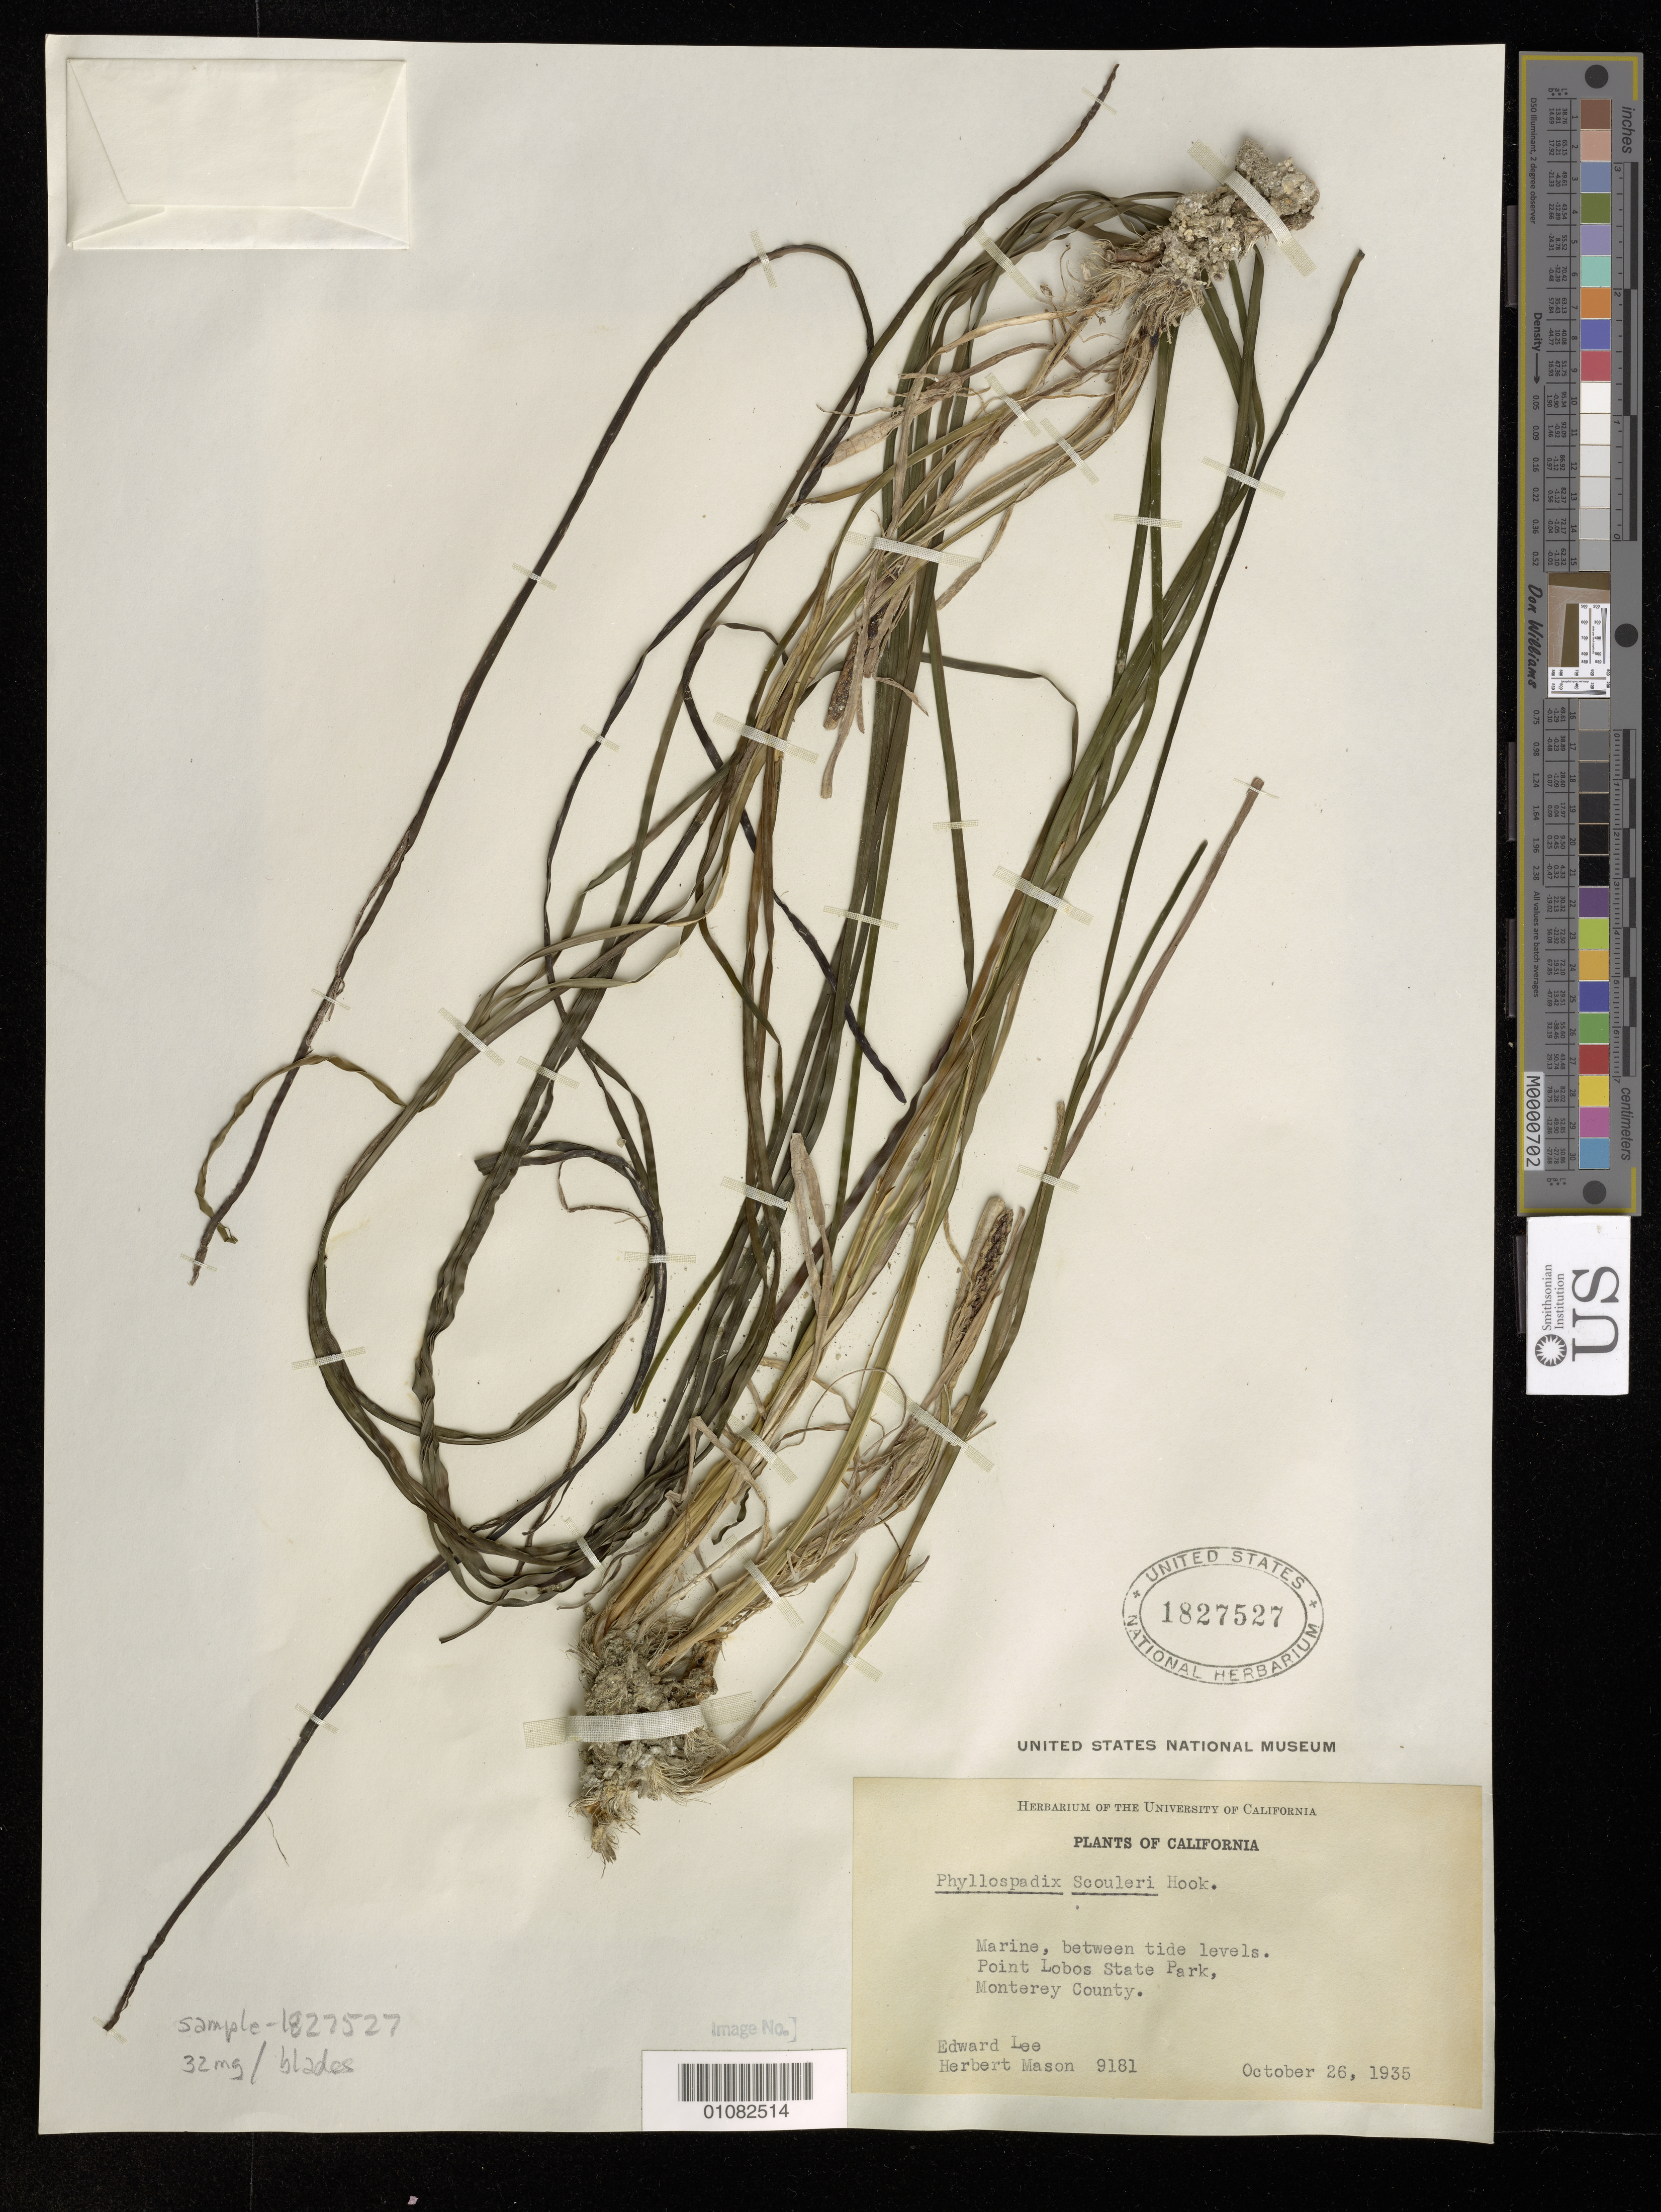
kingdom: Plantae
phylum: Tracheophyta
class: Liliopsida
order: Alismatales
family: Zosteraceae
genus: Phyllospadix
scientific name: Phyllospadix scouleri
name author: Hook.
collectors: E. Lee & H. L. Mason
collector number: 9181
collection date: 1935-10-26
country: United States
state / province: California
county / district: Monterey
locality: Point Lobos State Park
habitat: between tide levels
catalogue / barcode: US 1827527